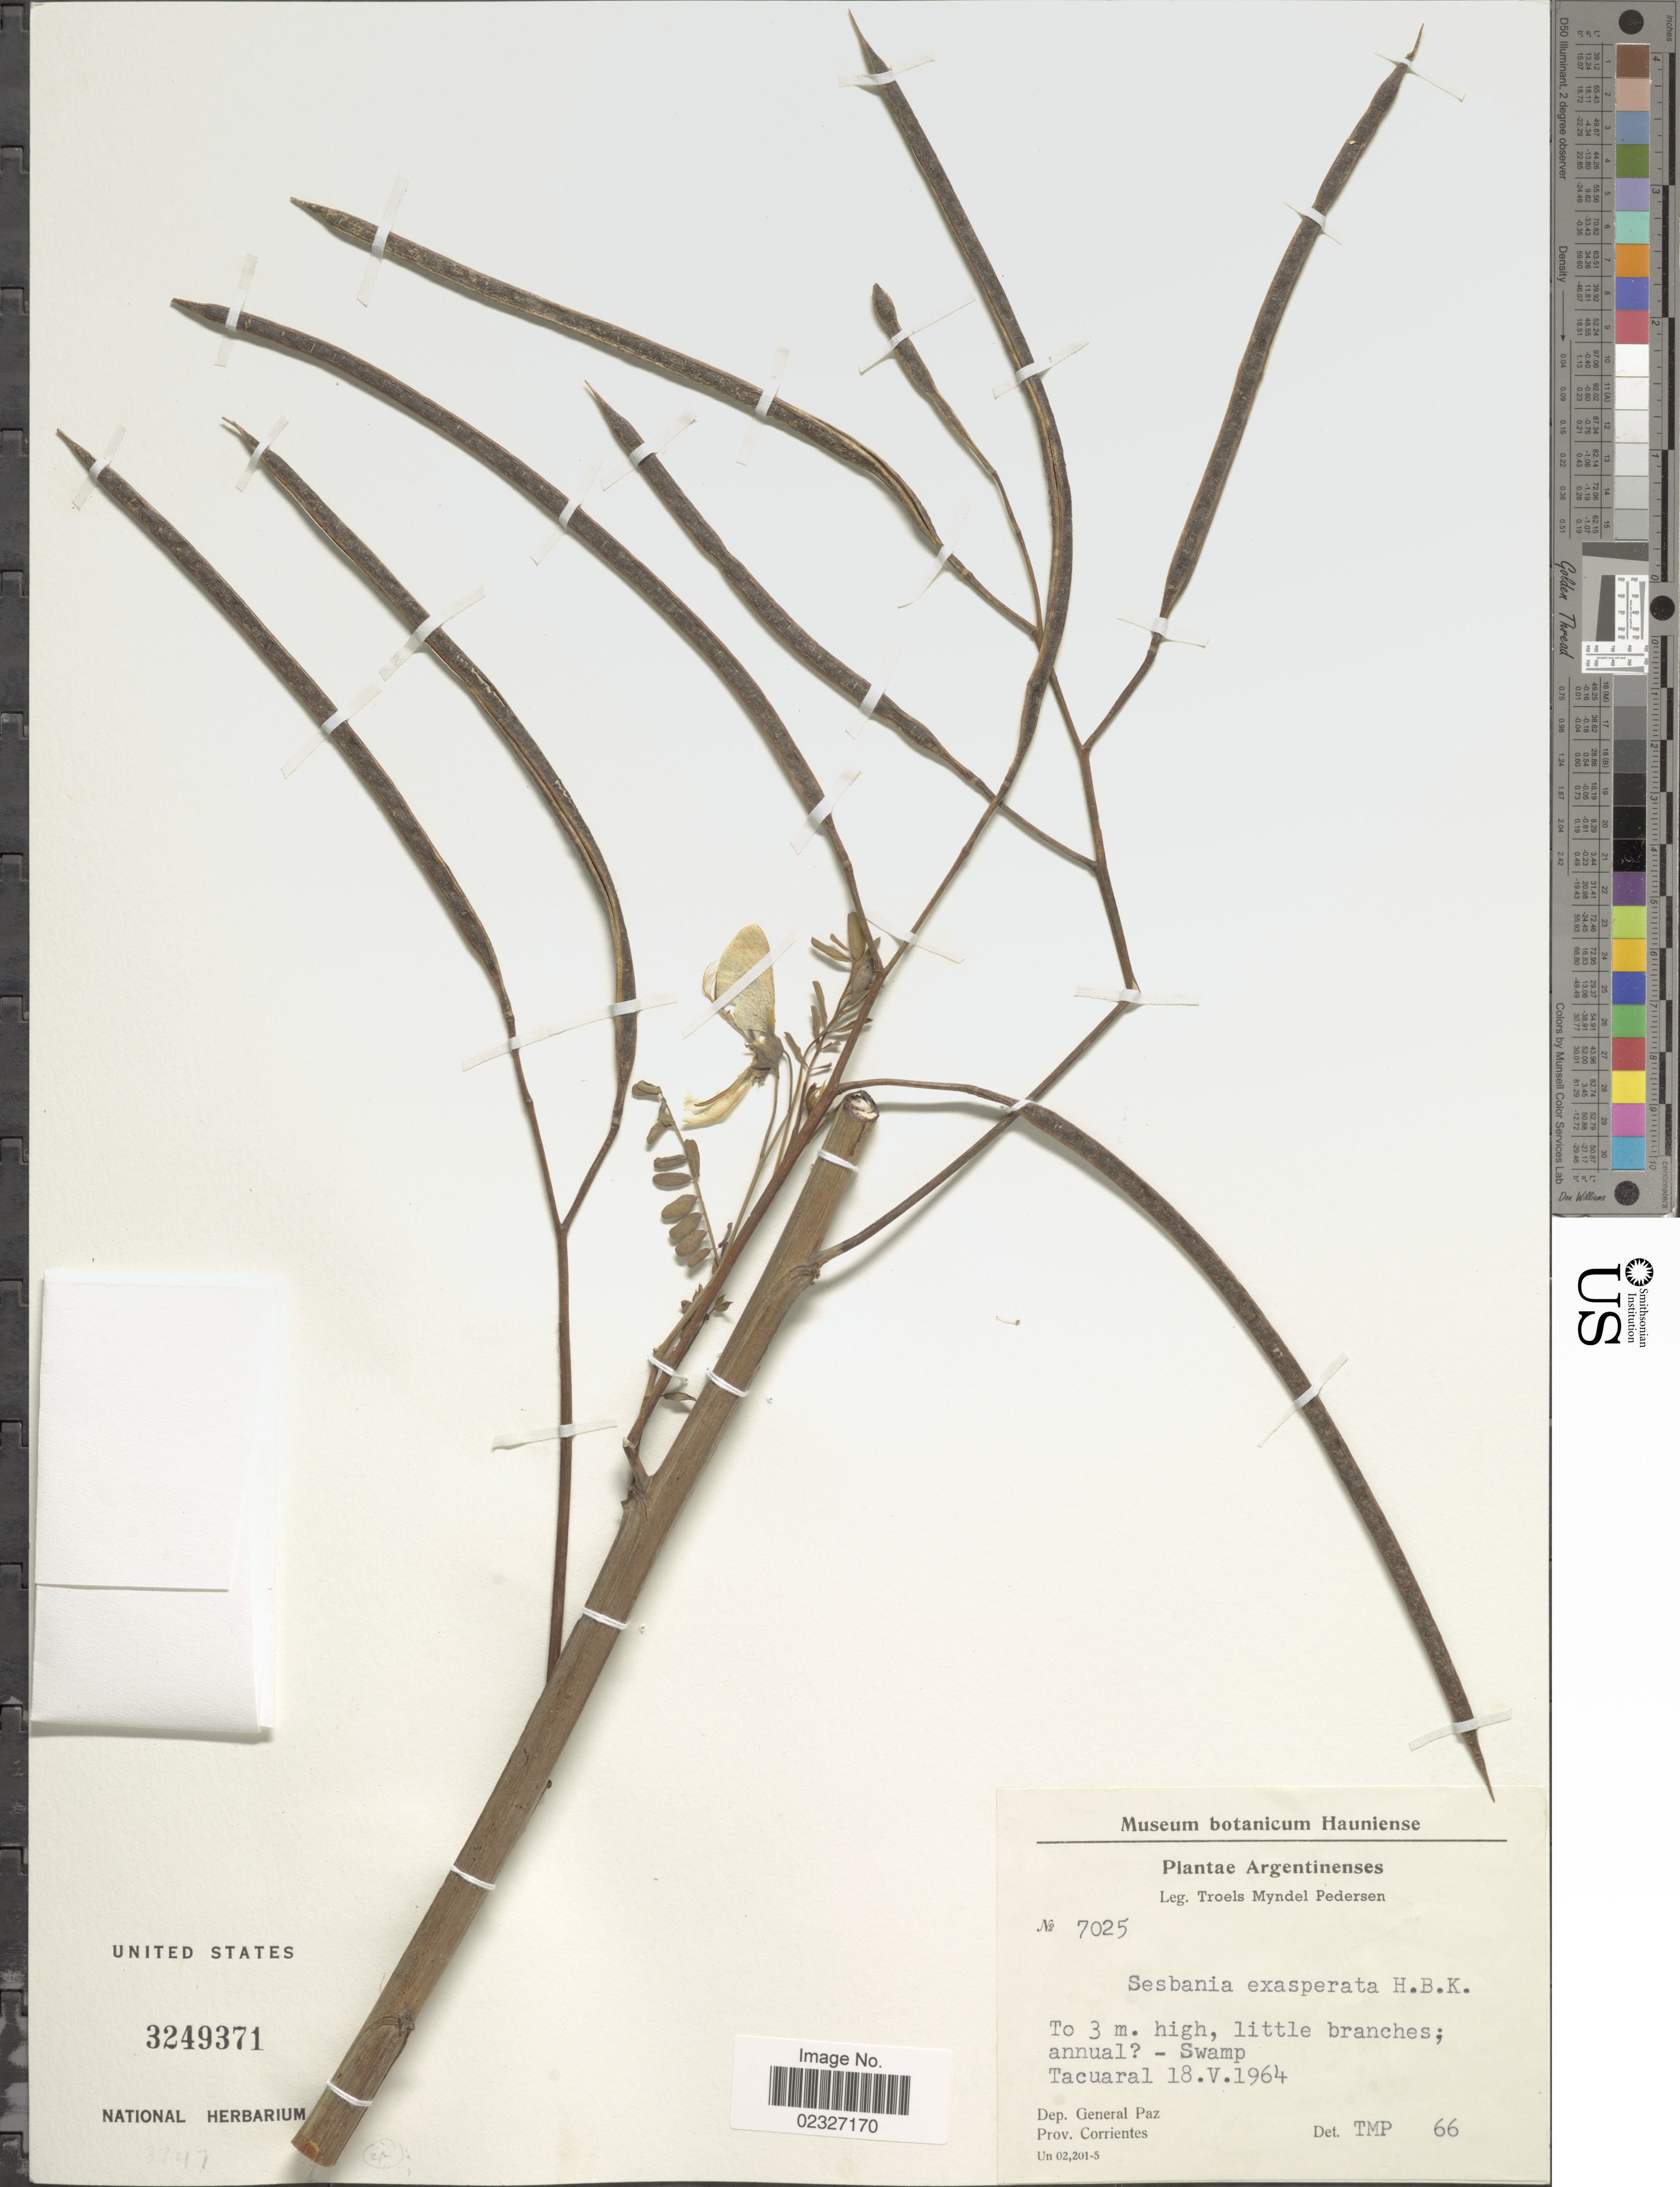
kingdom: Plantae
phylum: Tracheophyta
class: Magnoliopsida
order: Fabales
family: Fabaceae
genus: Sesbania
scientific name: Sesbania exasperata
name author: Kunth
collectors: T. Pederson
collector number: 7025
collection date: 1964-05-18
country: Argentina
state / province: Corrientes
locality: Tacuaral, Dep General Paz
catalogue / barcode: US 3249371